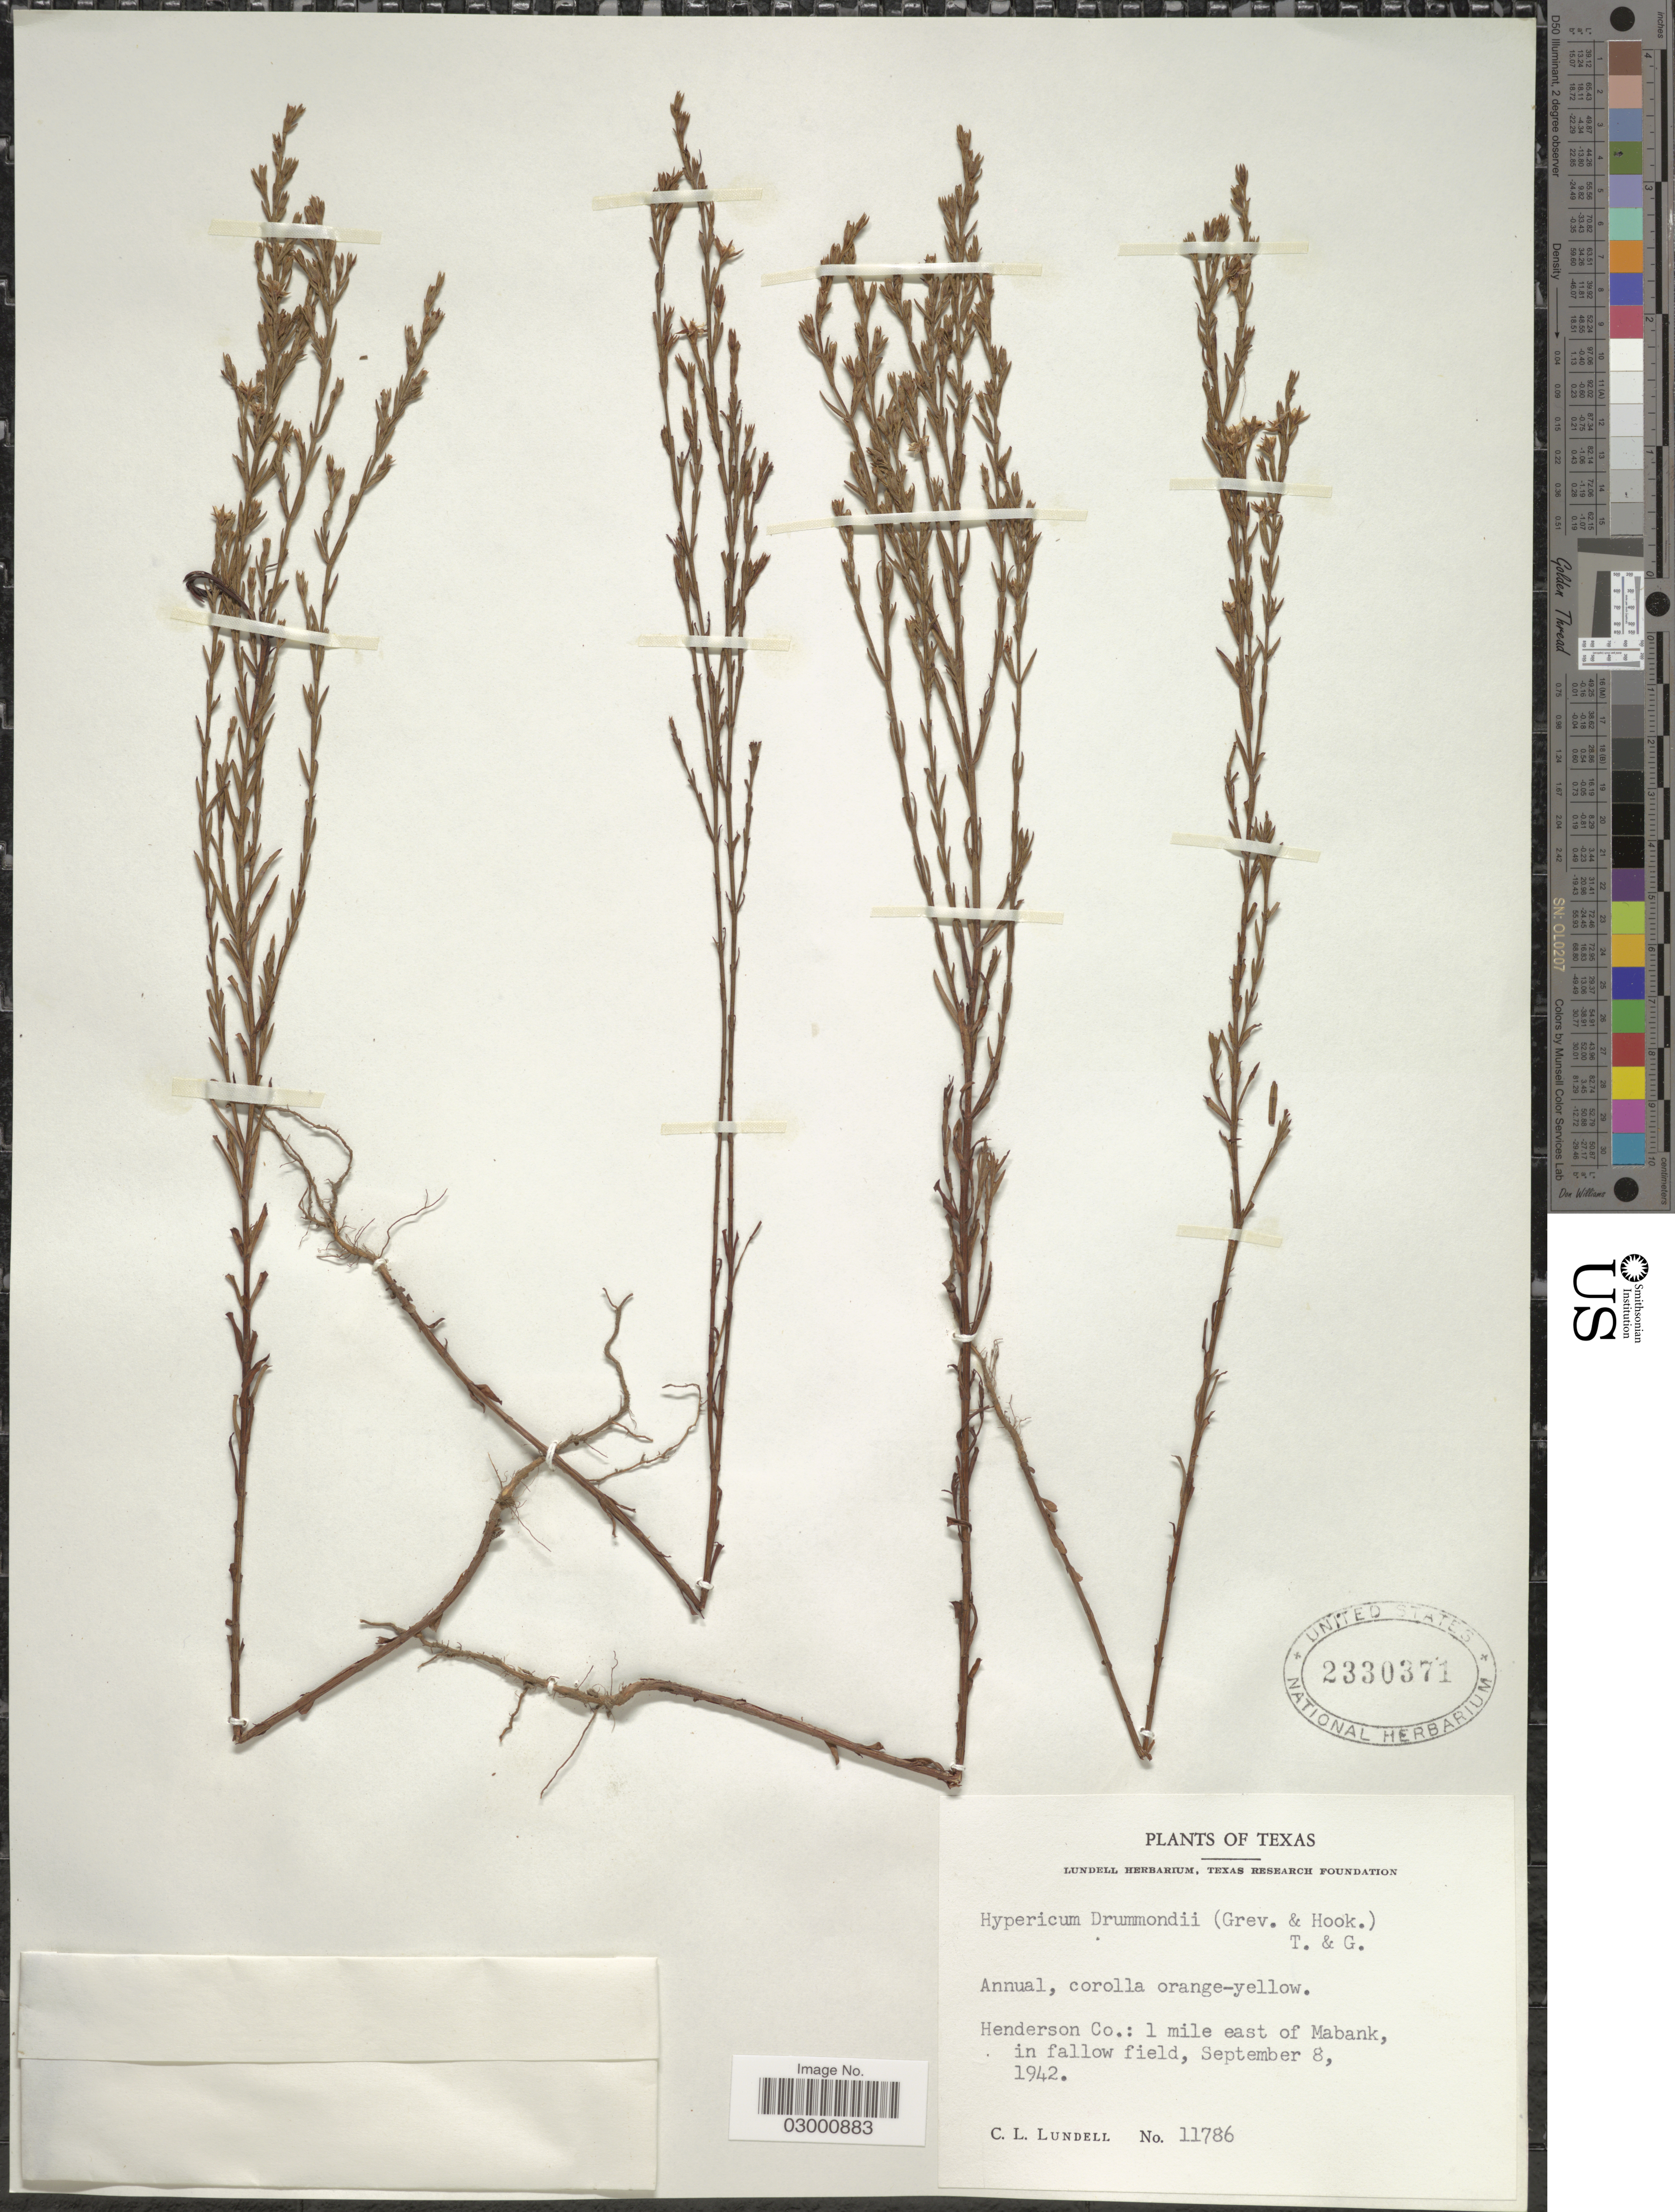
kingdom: Plantae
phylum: Tracheophyta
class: Magnoliopsida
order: Malpighiales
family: Hypericaceae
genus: Hypericum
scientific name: Hypericum drummondii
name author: (Grev. & Hook.) Torr. & A. Gray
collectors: C. L. Lundell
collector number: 11786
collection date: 1942-09-08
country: United States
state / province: Texas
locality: Henderson Co.: 1 mile east of Mabank, in fallow field.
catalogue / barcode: US 2330371